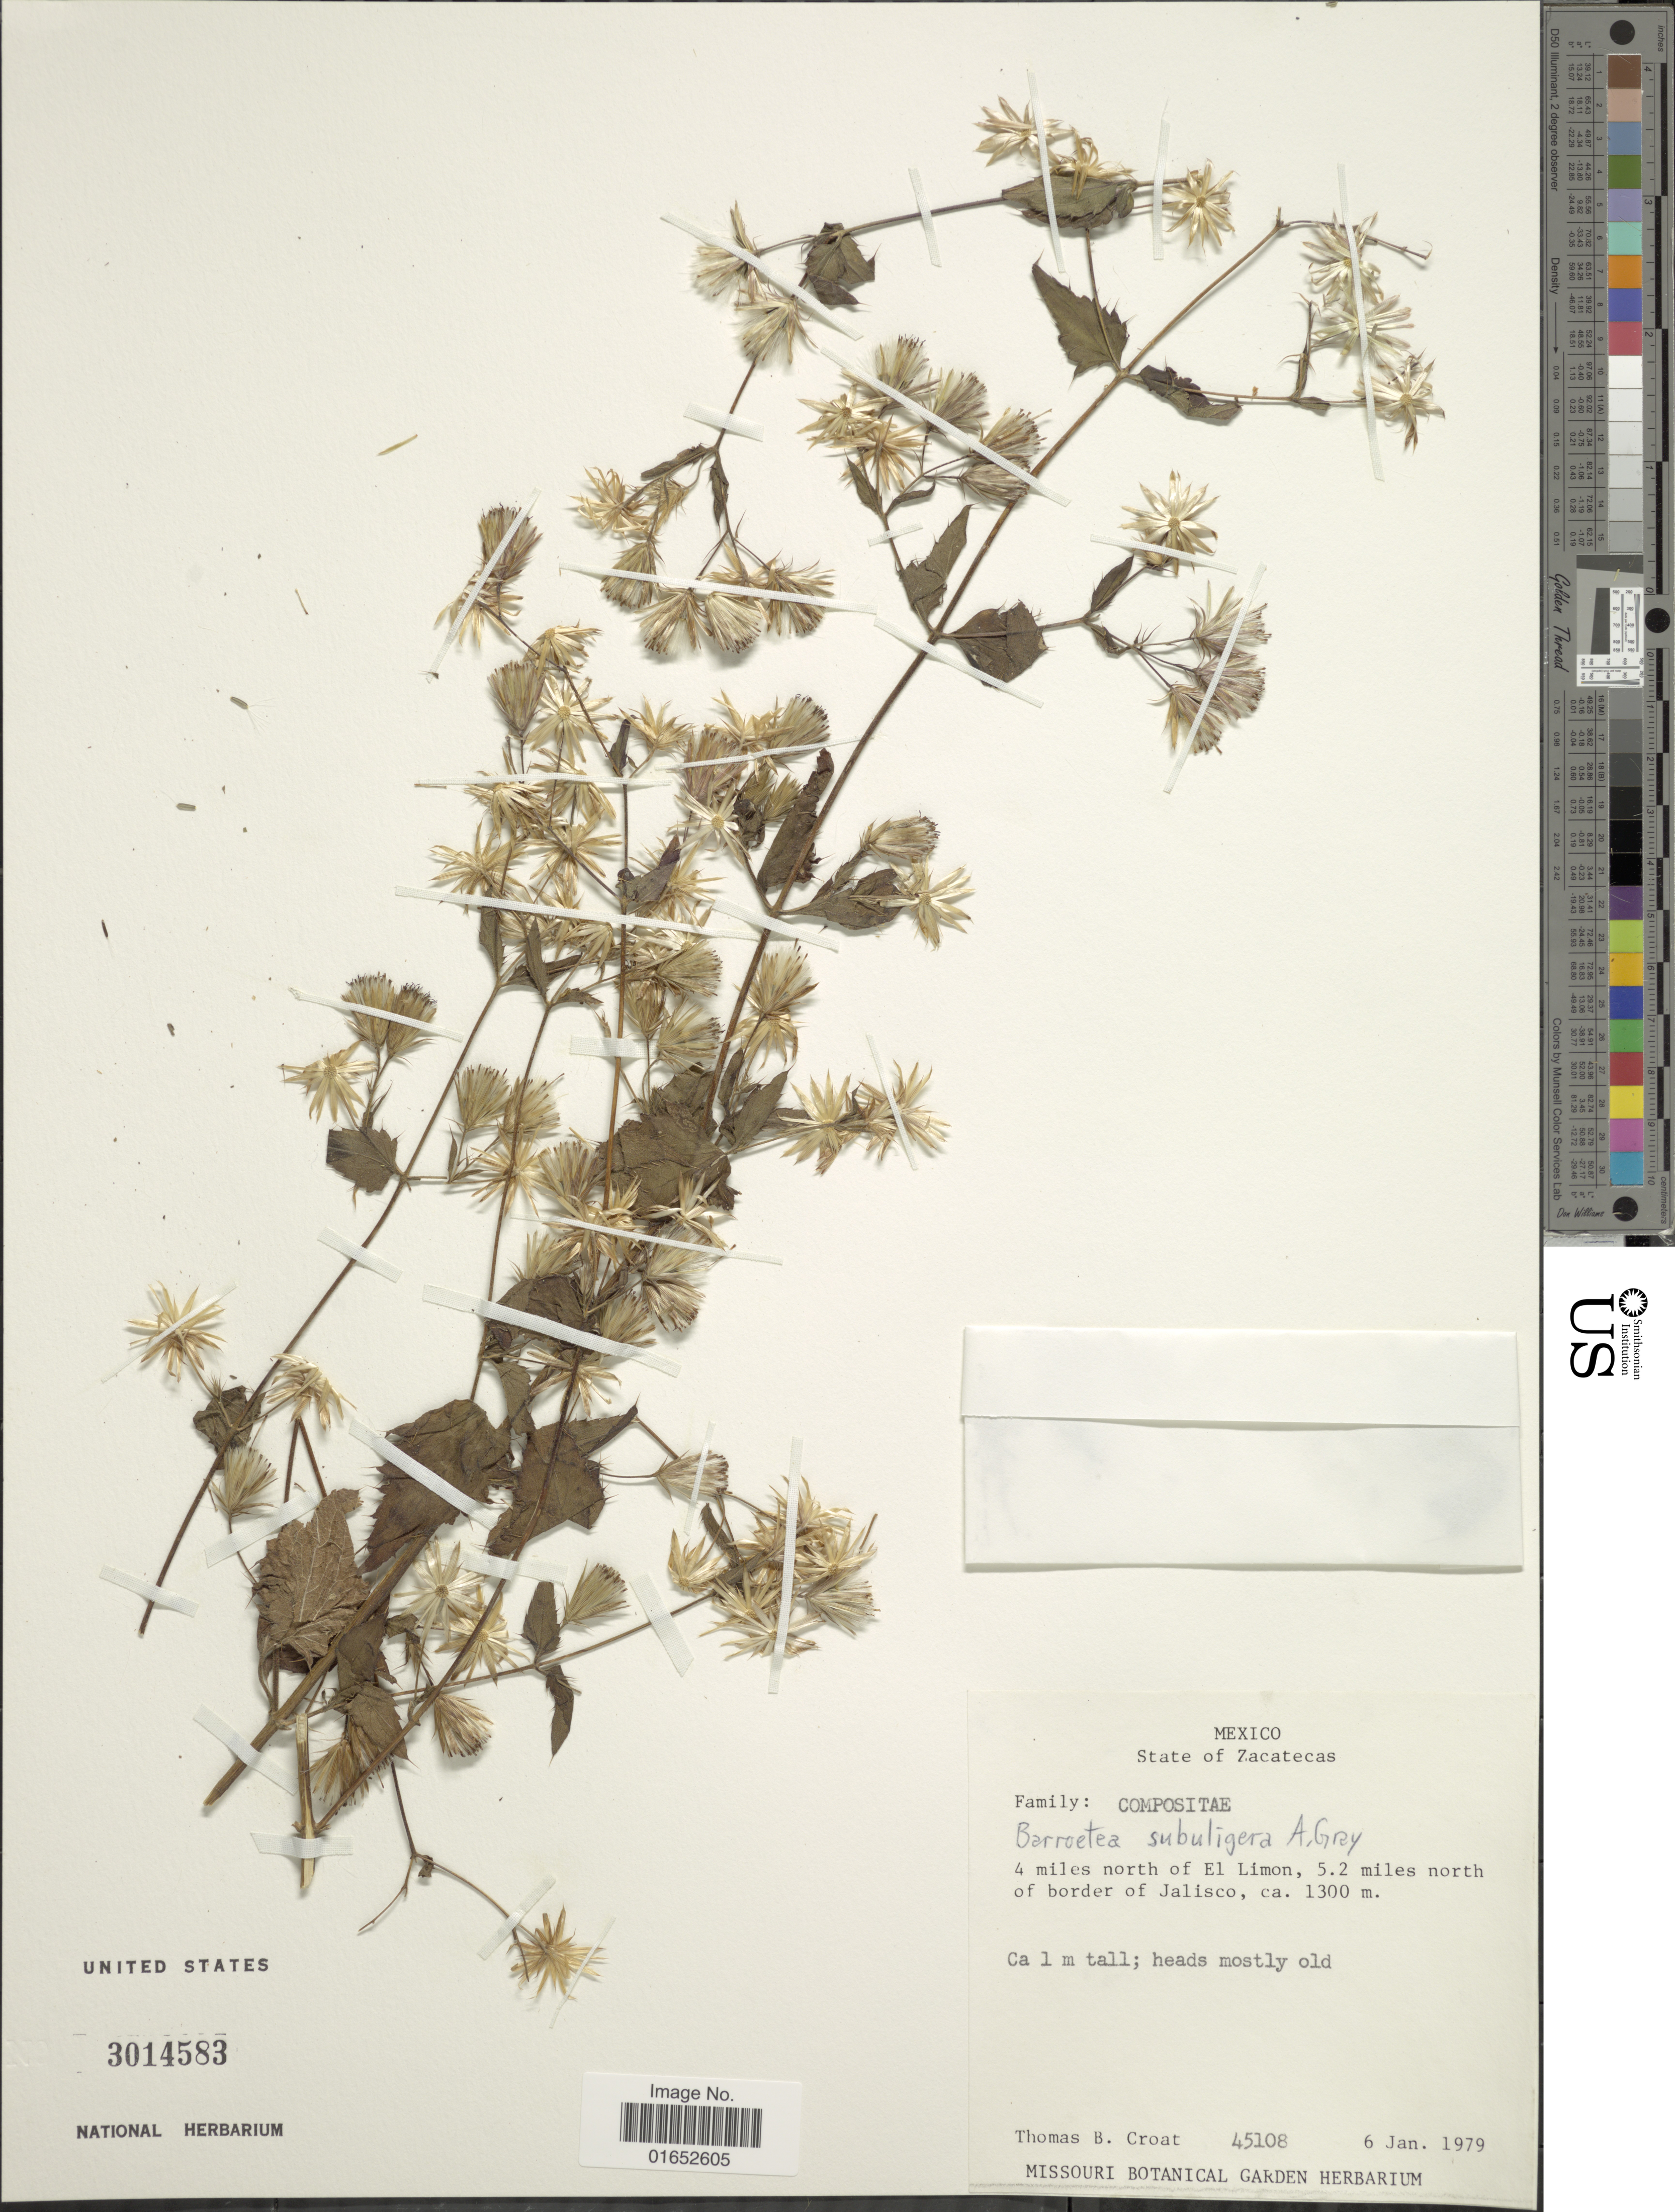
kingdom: Plantae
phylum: Tracheophyta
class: Magnoliopsida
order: Asterales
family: Asteraceae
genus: Barroetea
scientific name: Barroetea subuligera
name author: (S. Schauer) A. Gray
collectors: T. B. Croat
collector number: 45108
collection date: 1979-01-06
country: Mexico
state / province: Zacatecas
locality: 4 miles north of El Limon, 5.2 miles north of border of Jalisco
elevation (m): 1300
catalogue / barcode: US 3014583